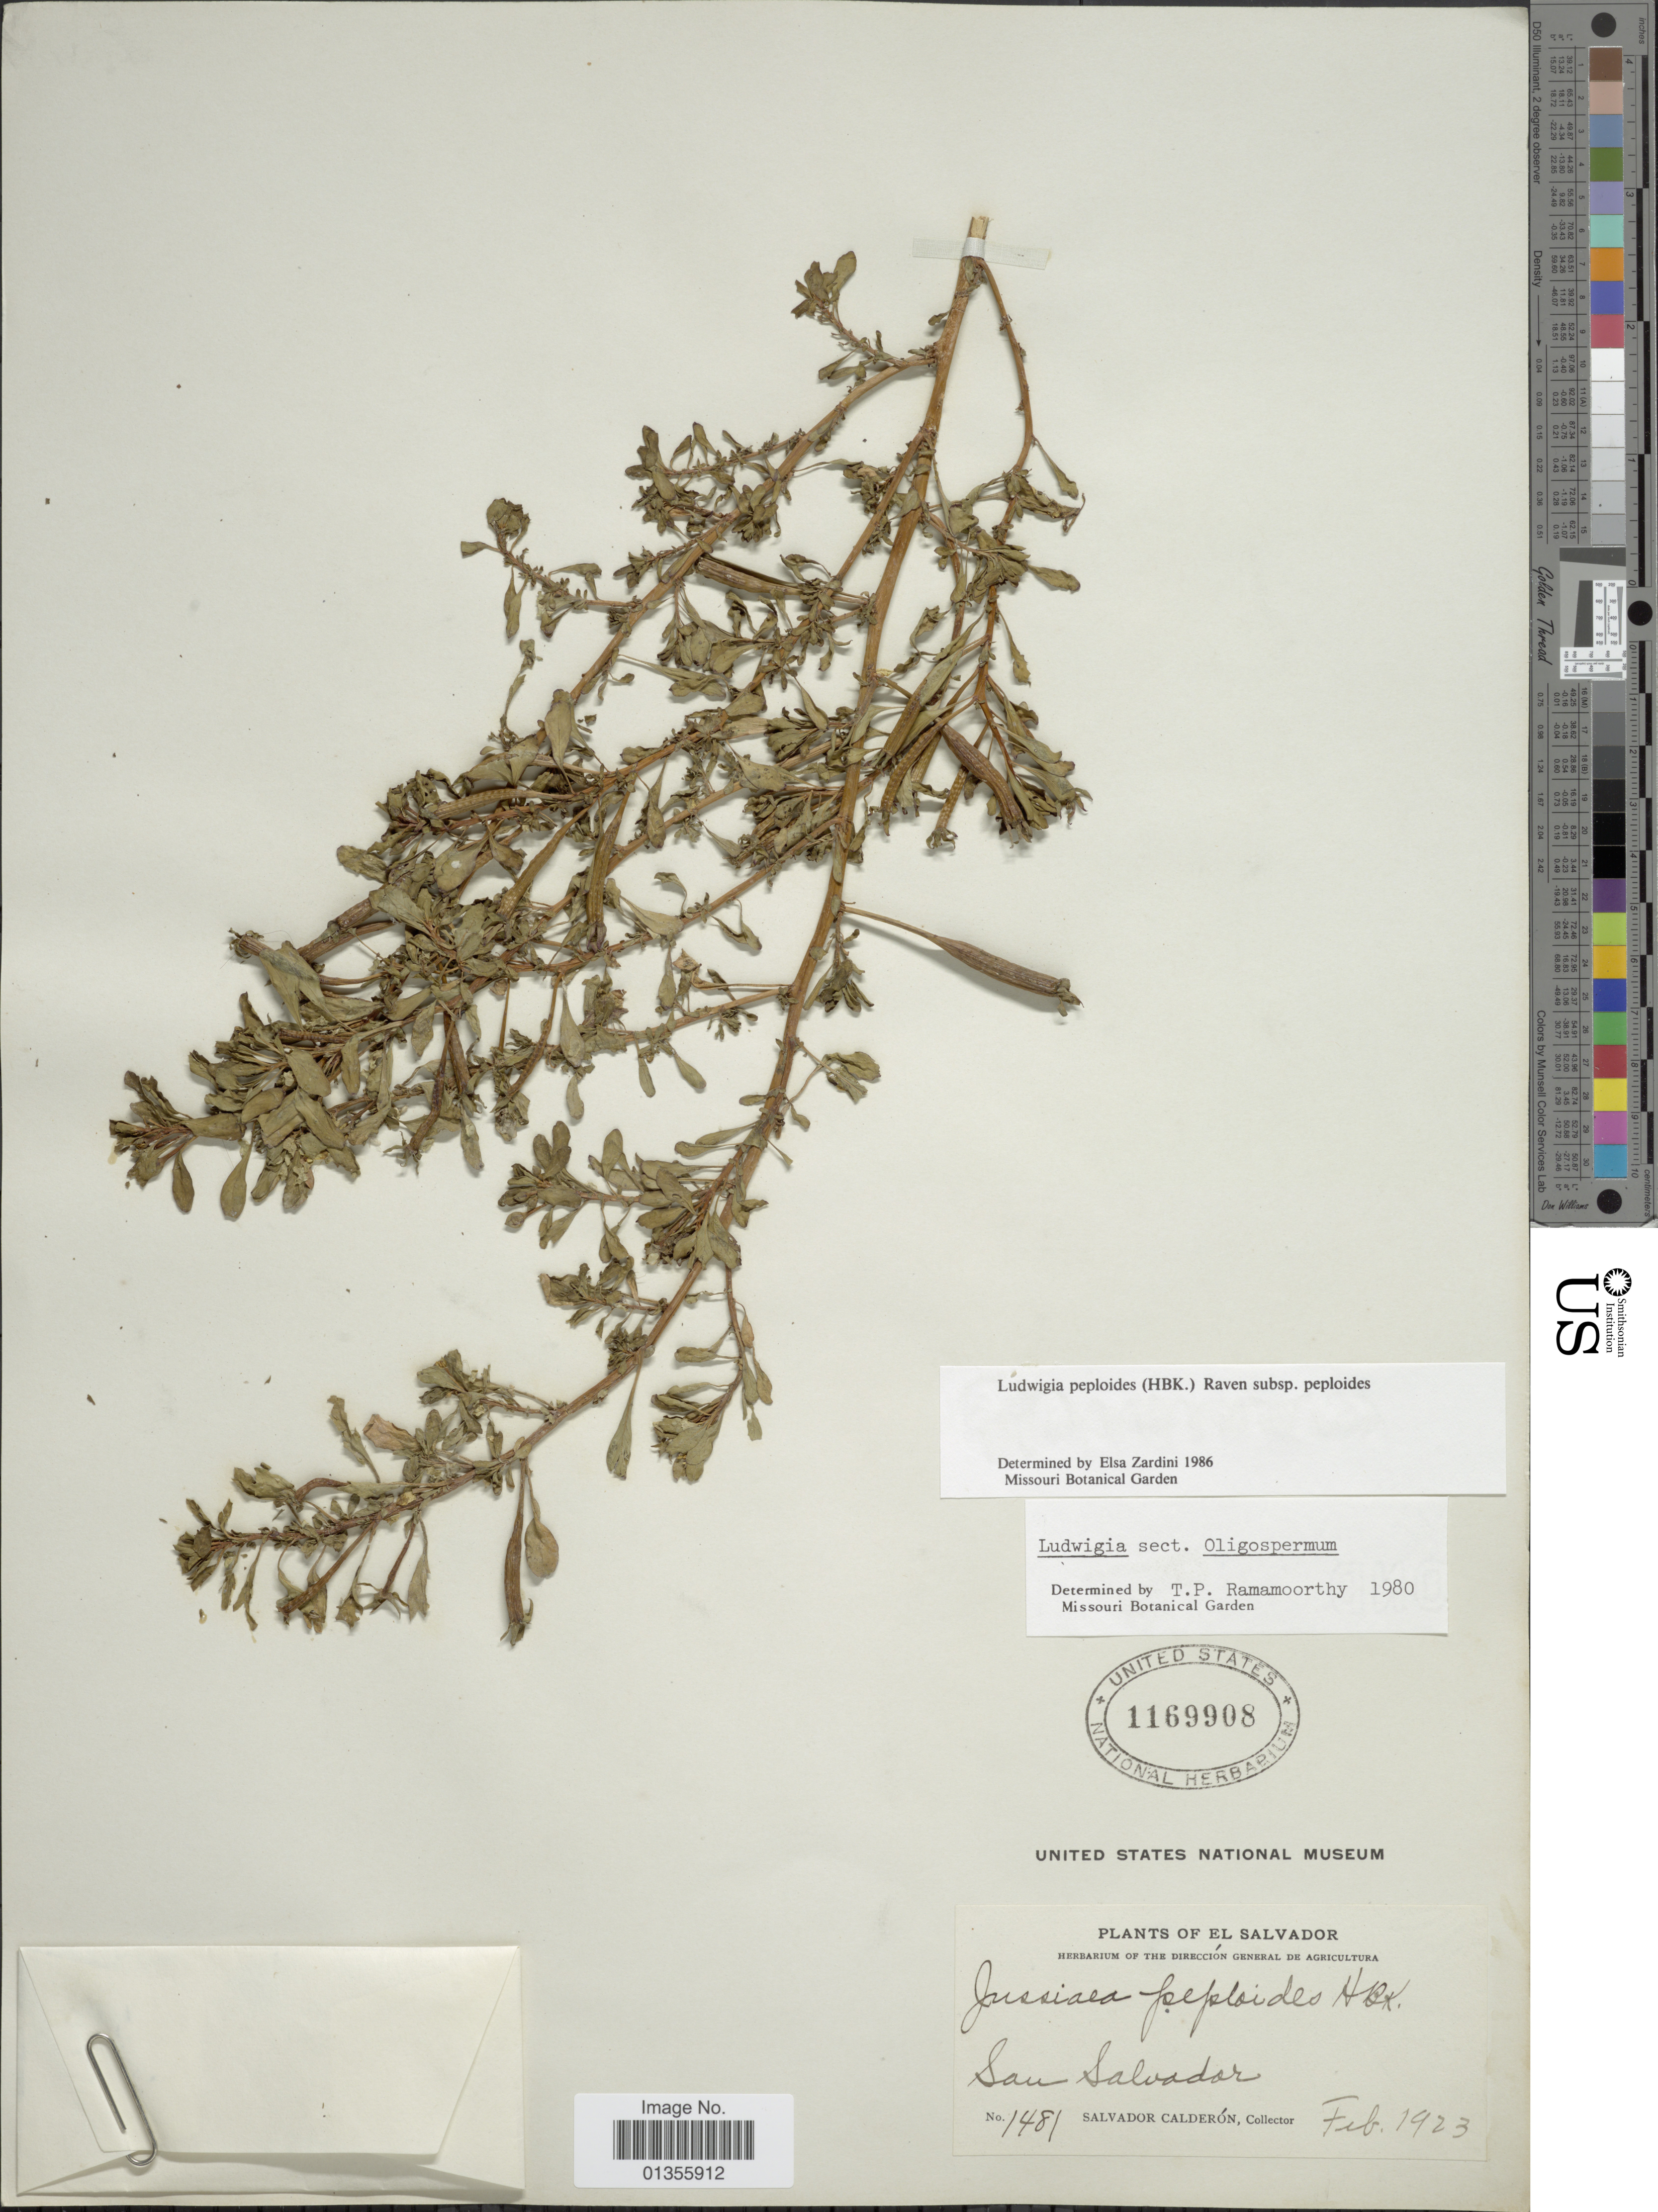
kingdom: Plantae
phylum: Tracheophyta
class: Magnoliopsida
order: Myrtales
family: Onagraceae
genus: Ludwigia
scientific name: Ludwigia peploides subsp. peploides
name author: (Kunth) P.H. Raven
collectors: S. Calderón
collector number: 1481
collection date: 1923-02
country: El Salvador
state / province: San Salvador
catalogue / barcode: US 1169908